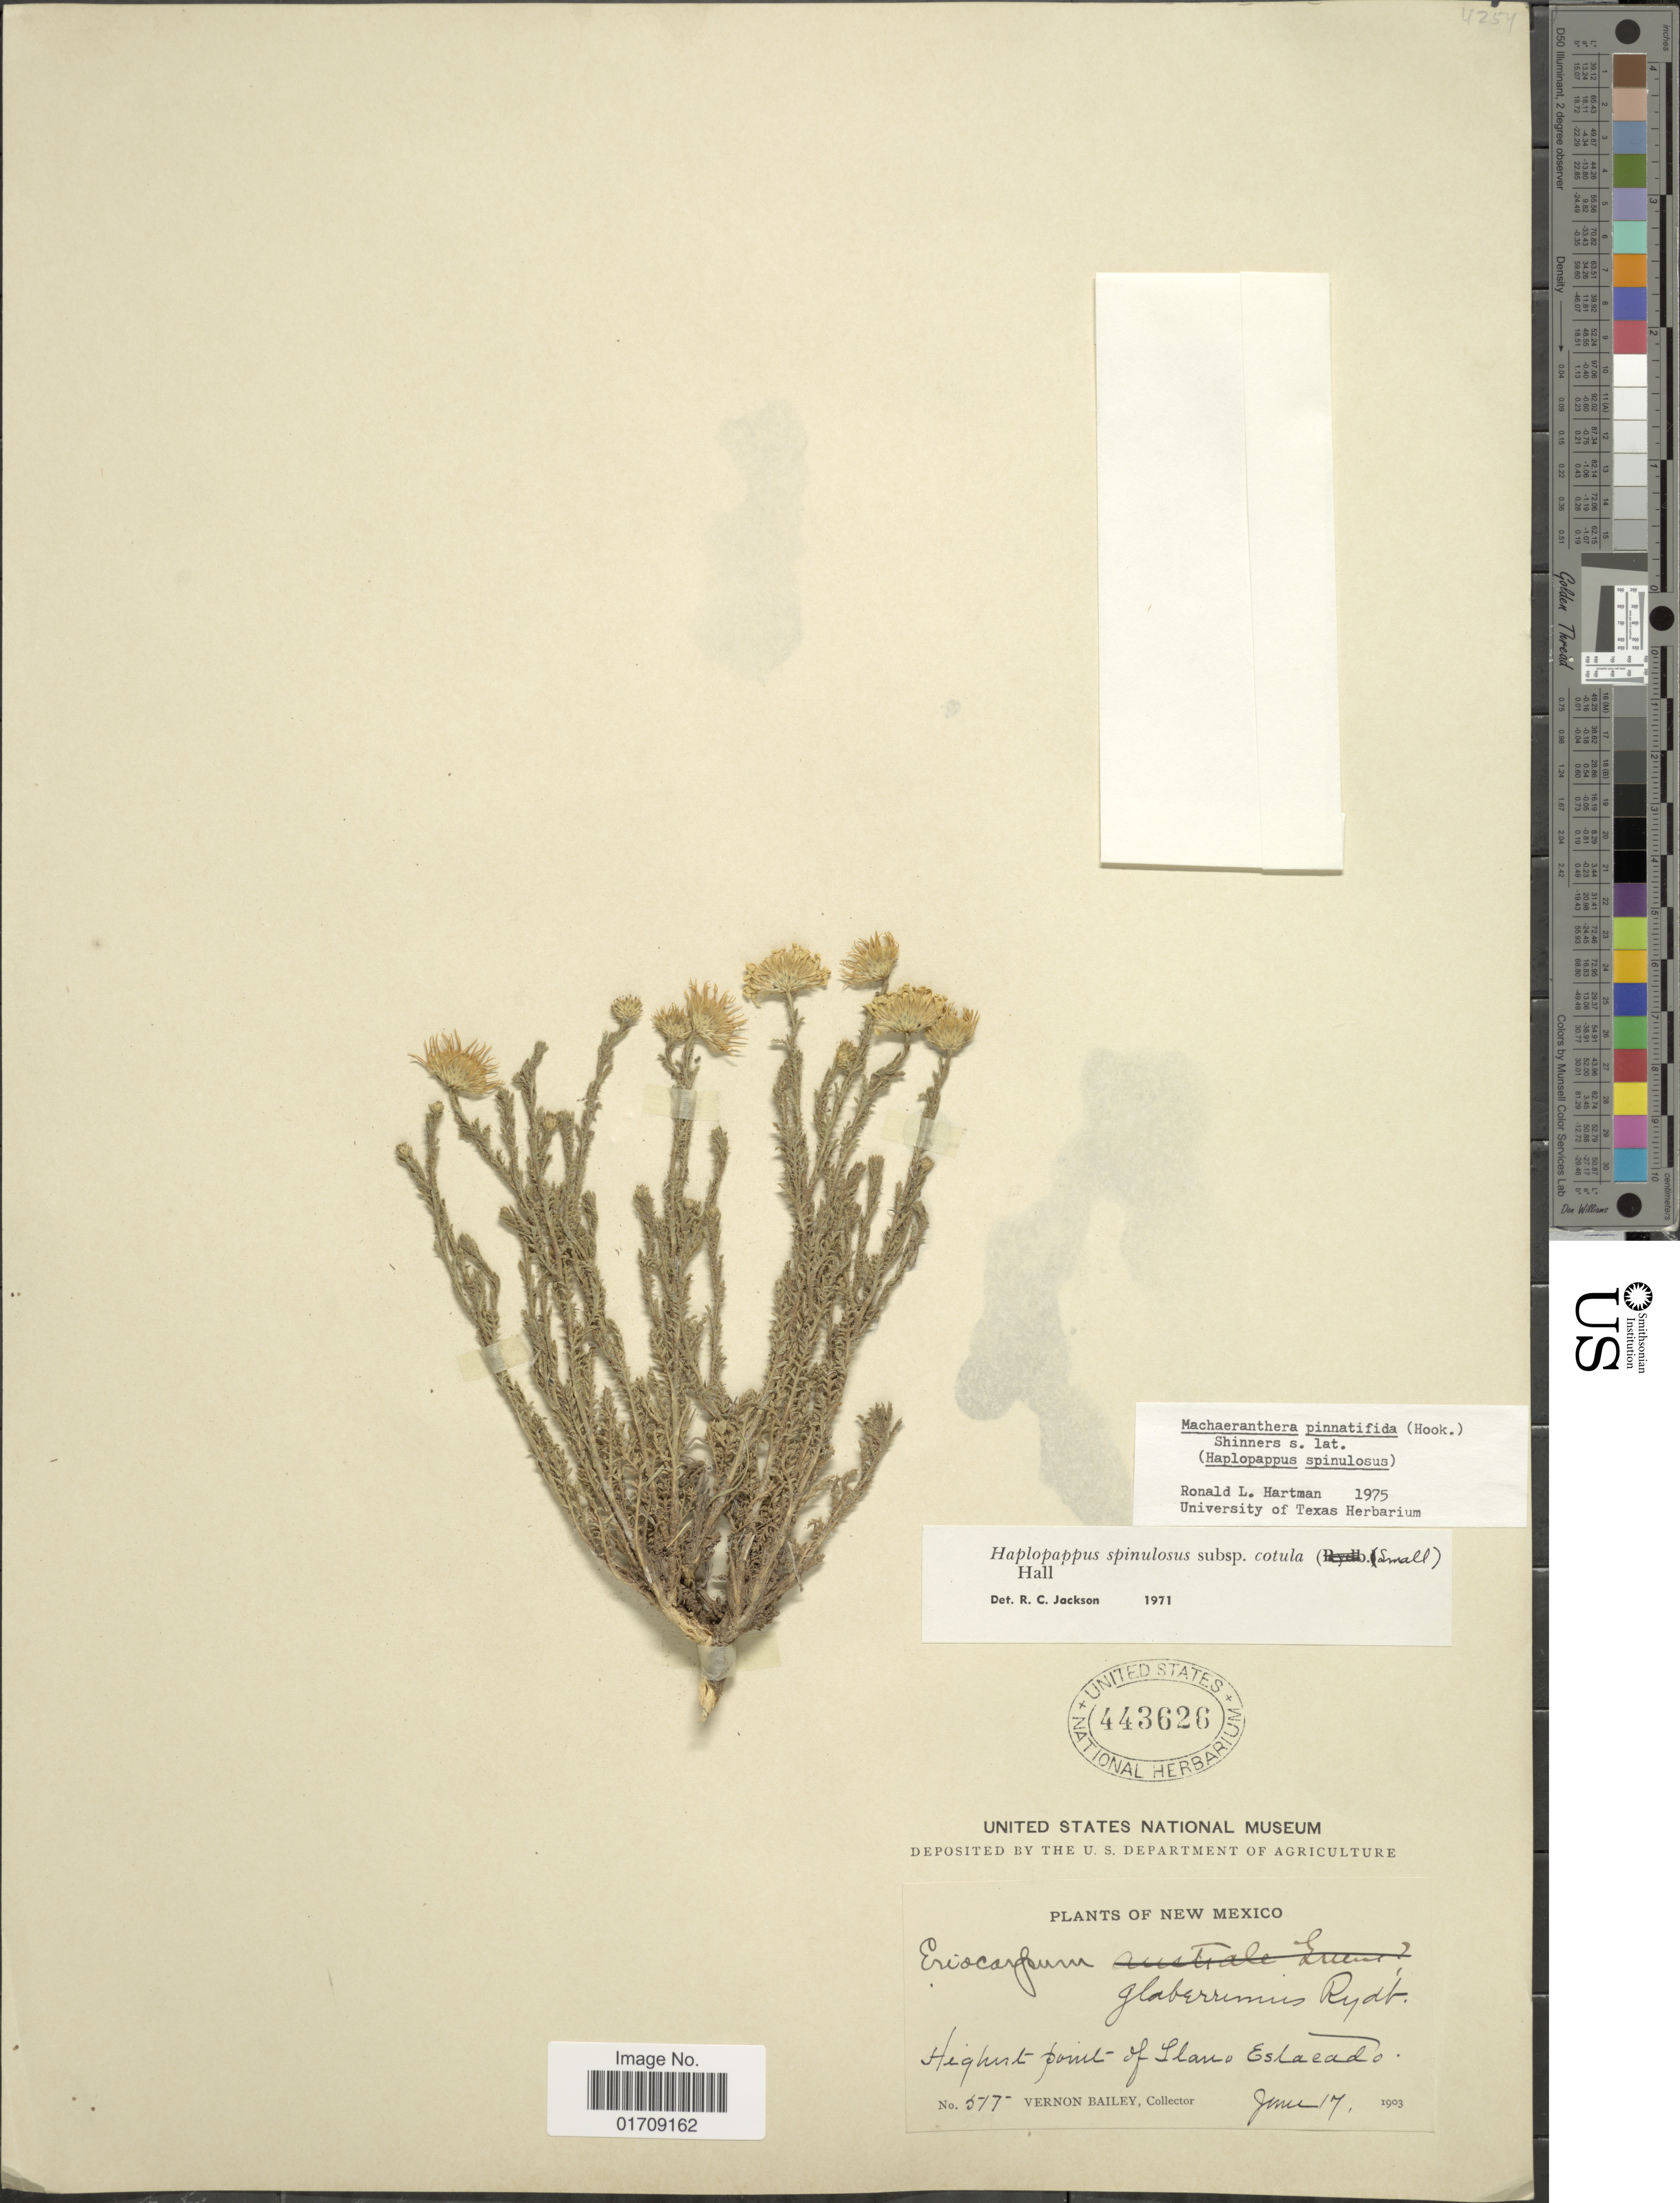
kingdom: Plantae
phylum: Tracheophyta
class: Magnoliopsida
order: Asterales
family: Asteraceae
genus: Machaeranthera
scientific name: Machaeranthera pinnatifida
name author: (Hook.) Shinners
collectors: V. O. Bailey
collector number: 517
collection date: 1903-06-17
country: United States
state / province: New Mexico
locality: Highest point of Llano Estacado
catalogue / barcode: US 443626